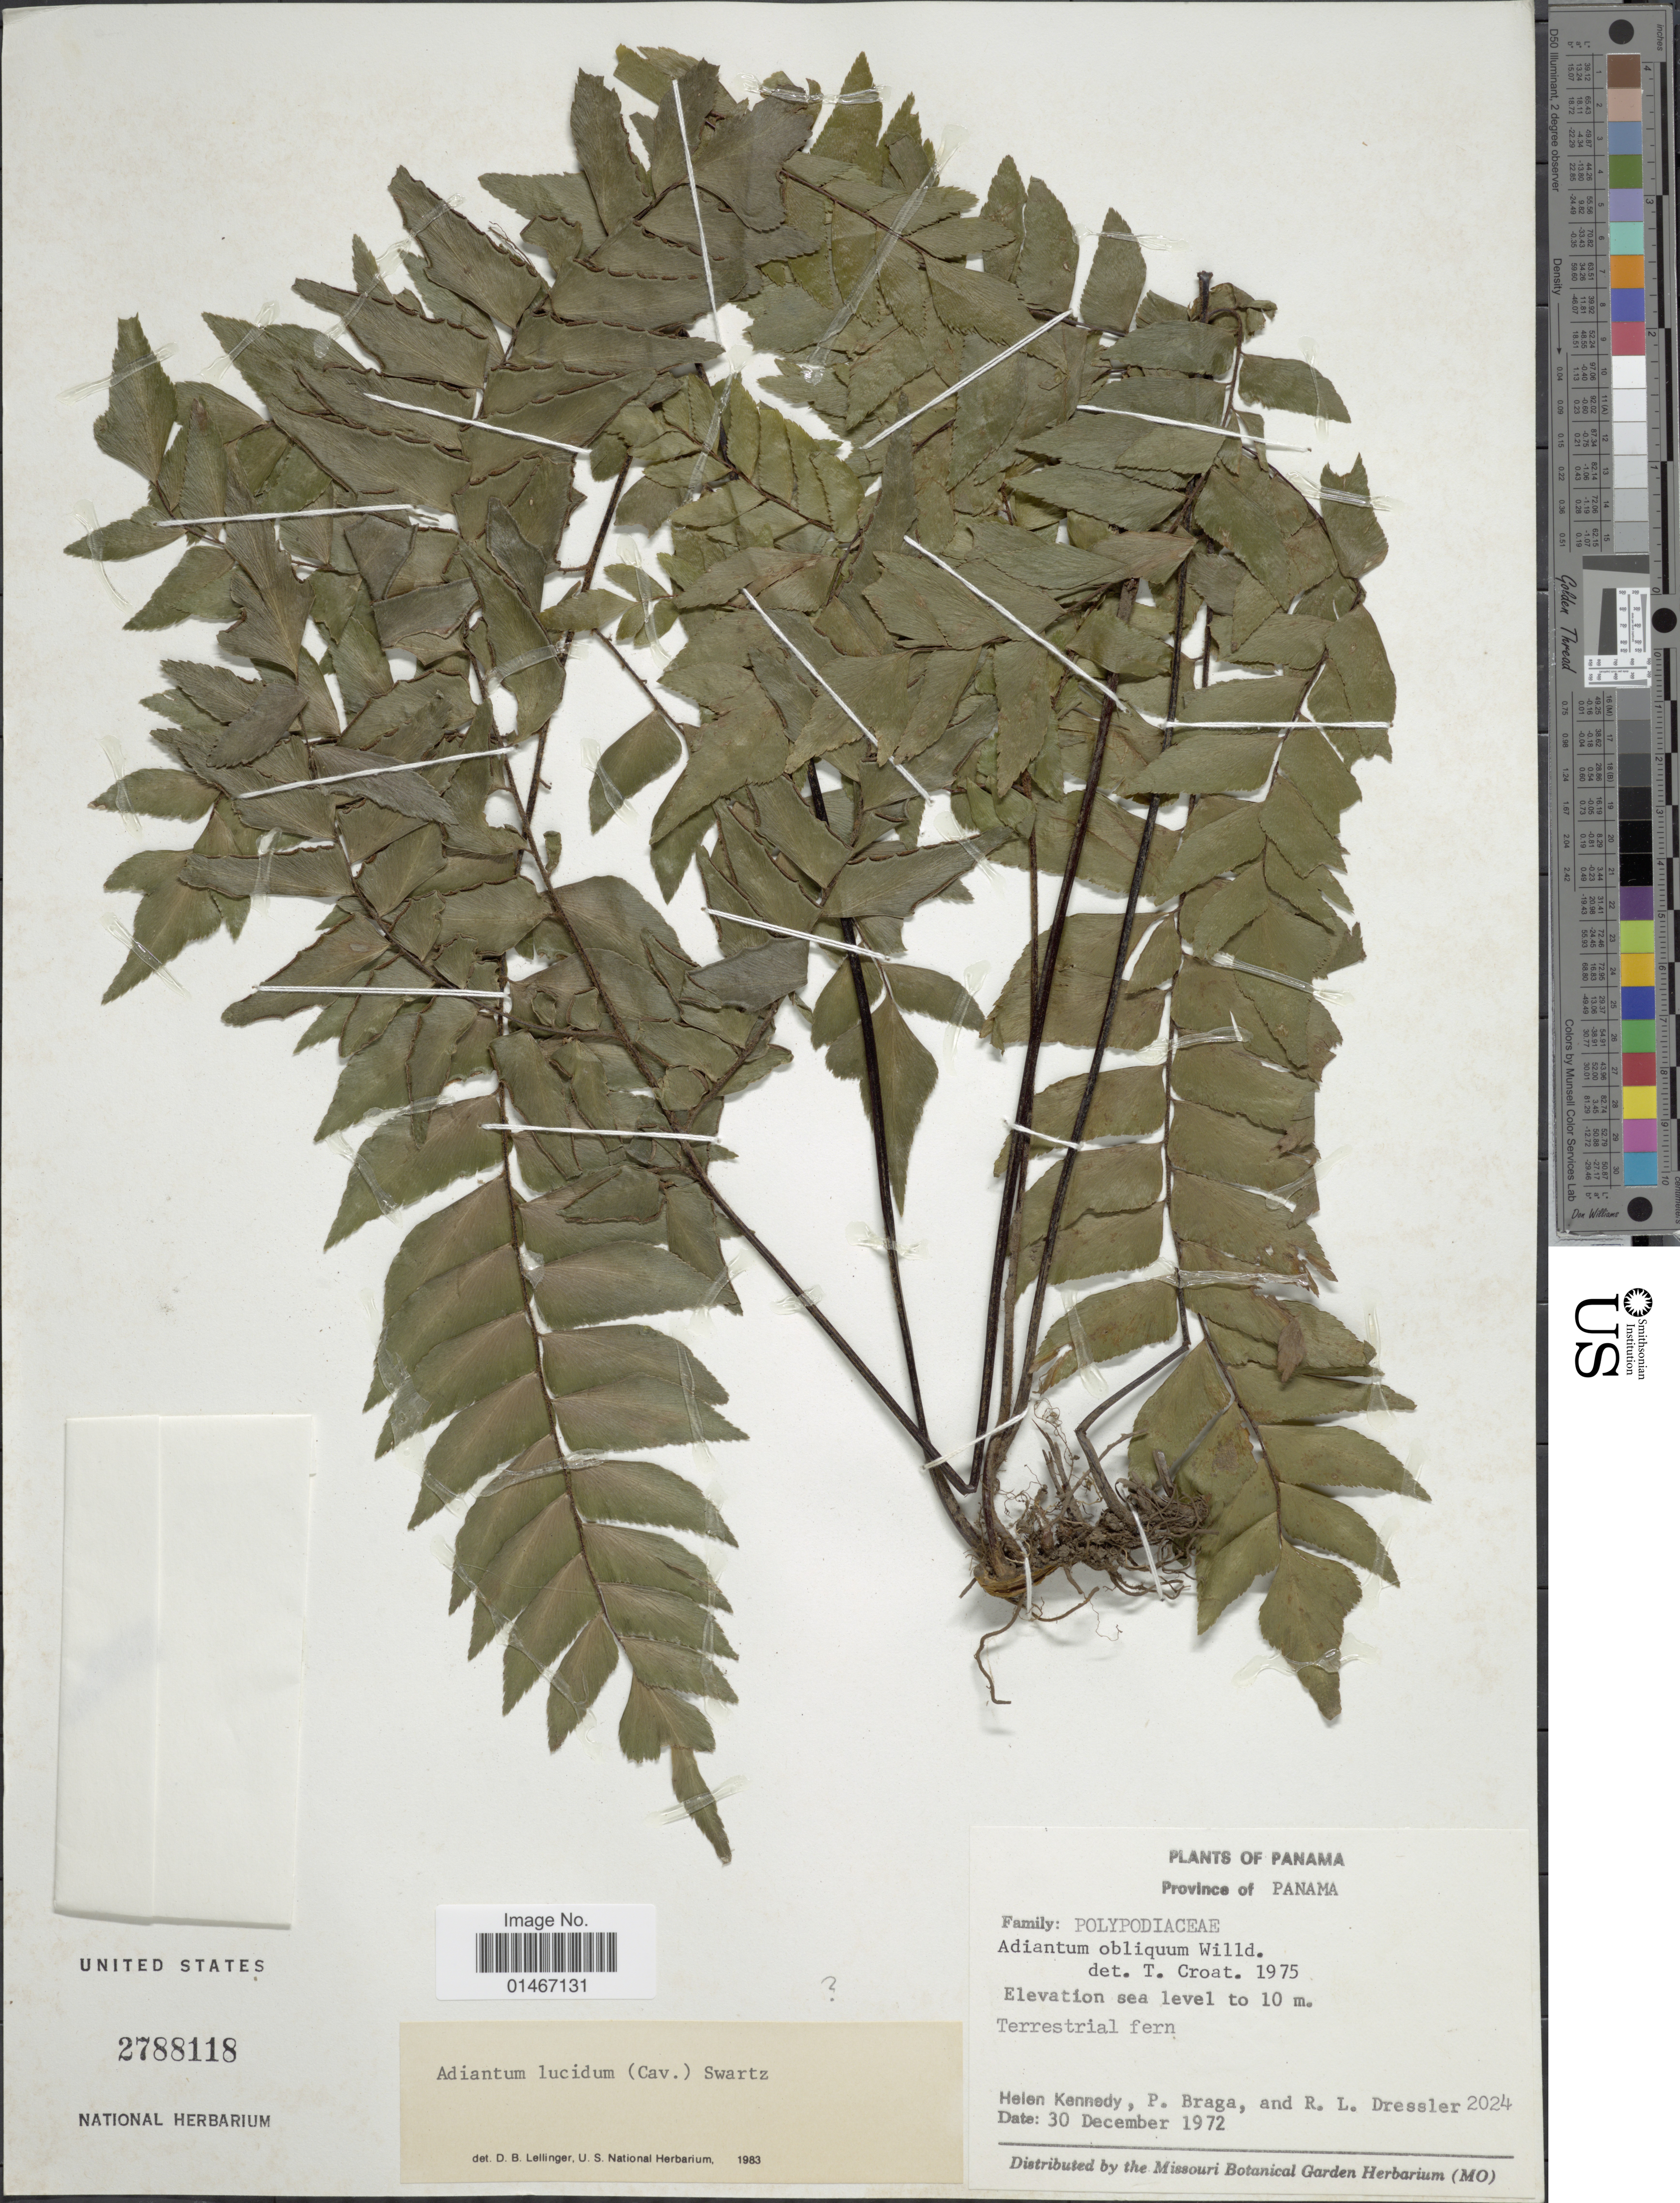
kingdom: Plantae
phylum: Tracheophyta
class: Polypodiopsida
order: Polypodiales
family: Pteridaceae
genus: Adiantum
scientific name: Adiantum lucidum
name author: (Cav.) Sw.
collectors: H. Kennedy, P. I. S. Braga & R. Dressler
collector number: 2024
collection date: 1972-12-30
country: Panama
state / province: Panamá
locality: Province of Panama.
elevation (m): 10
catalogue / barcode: US 2788118